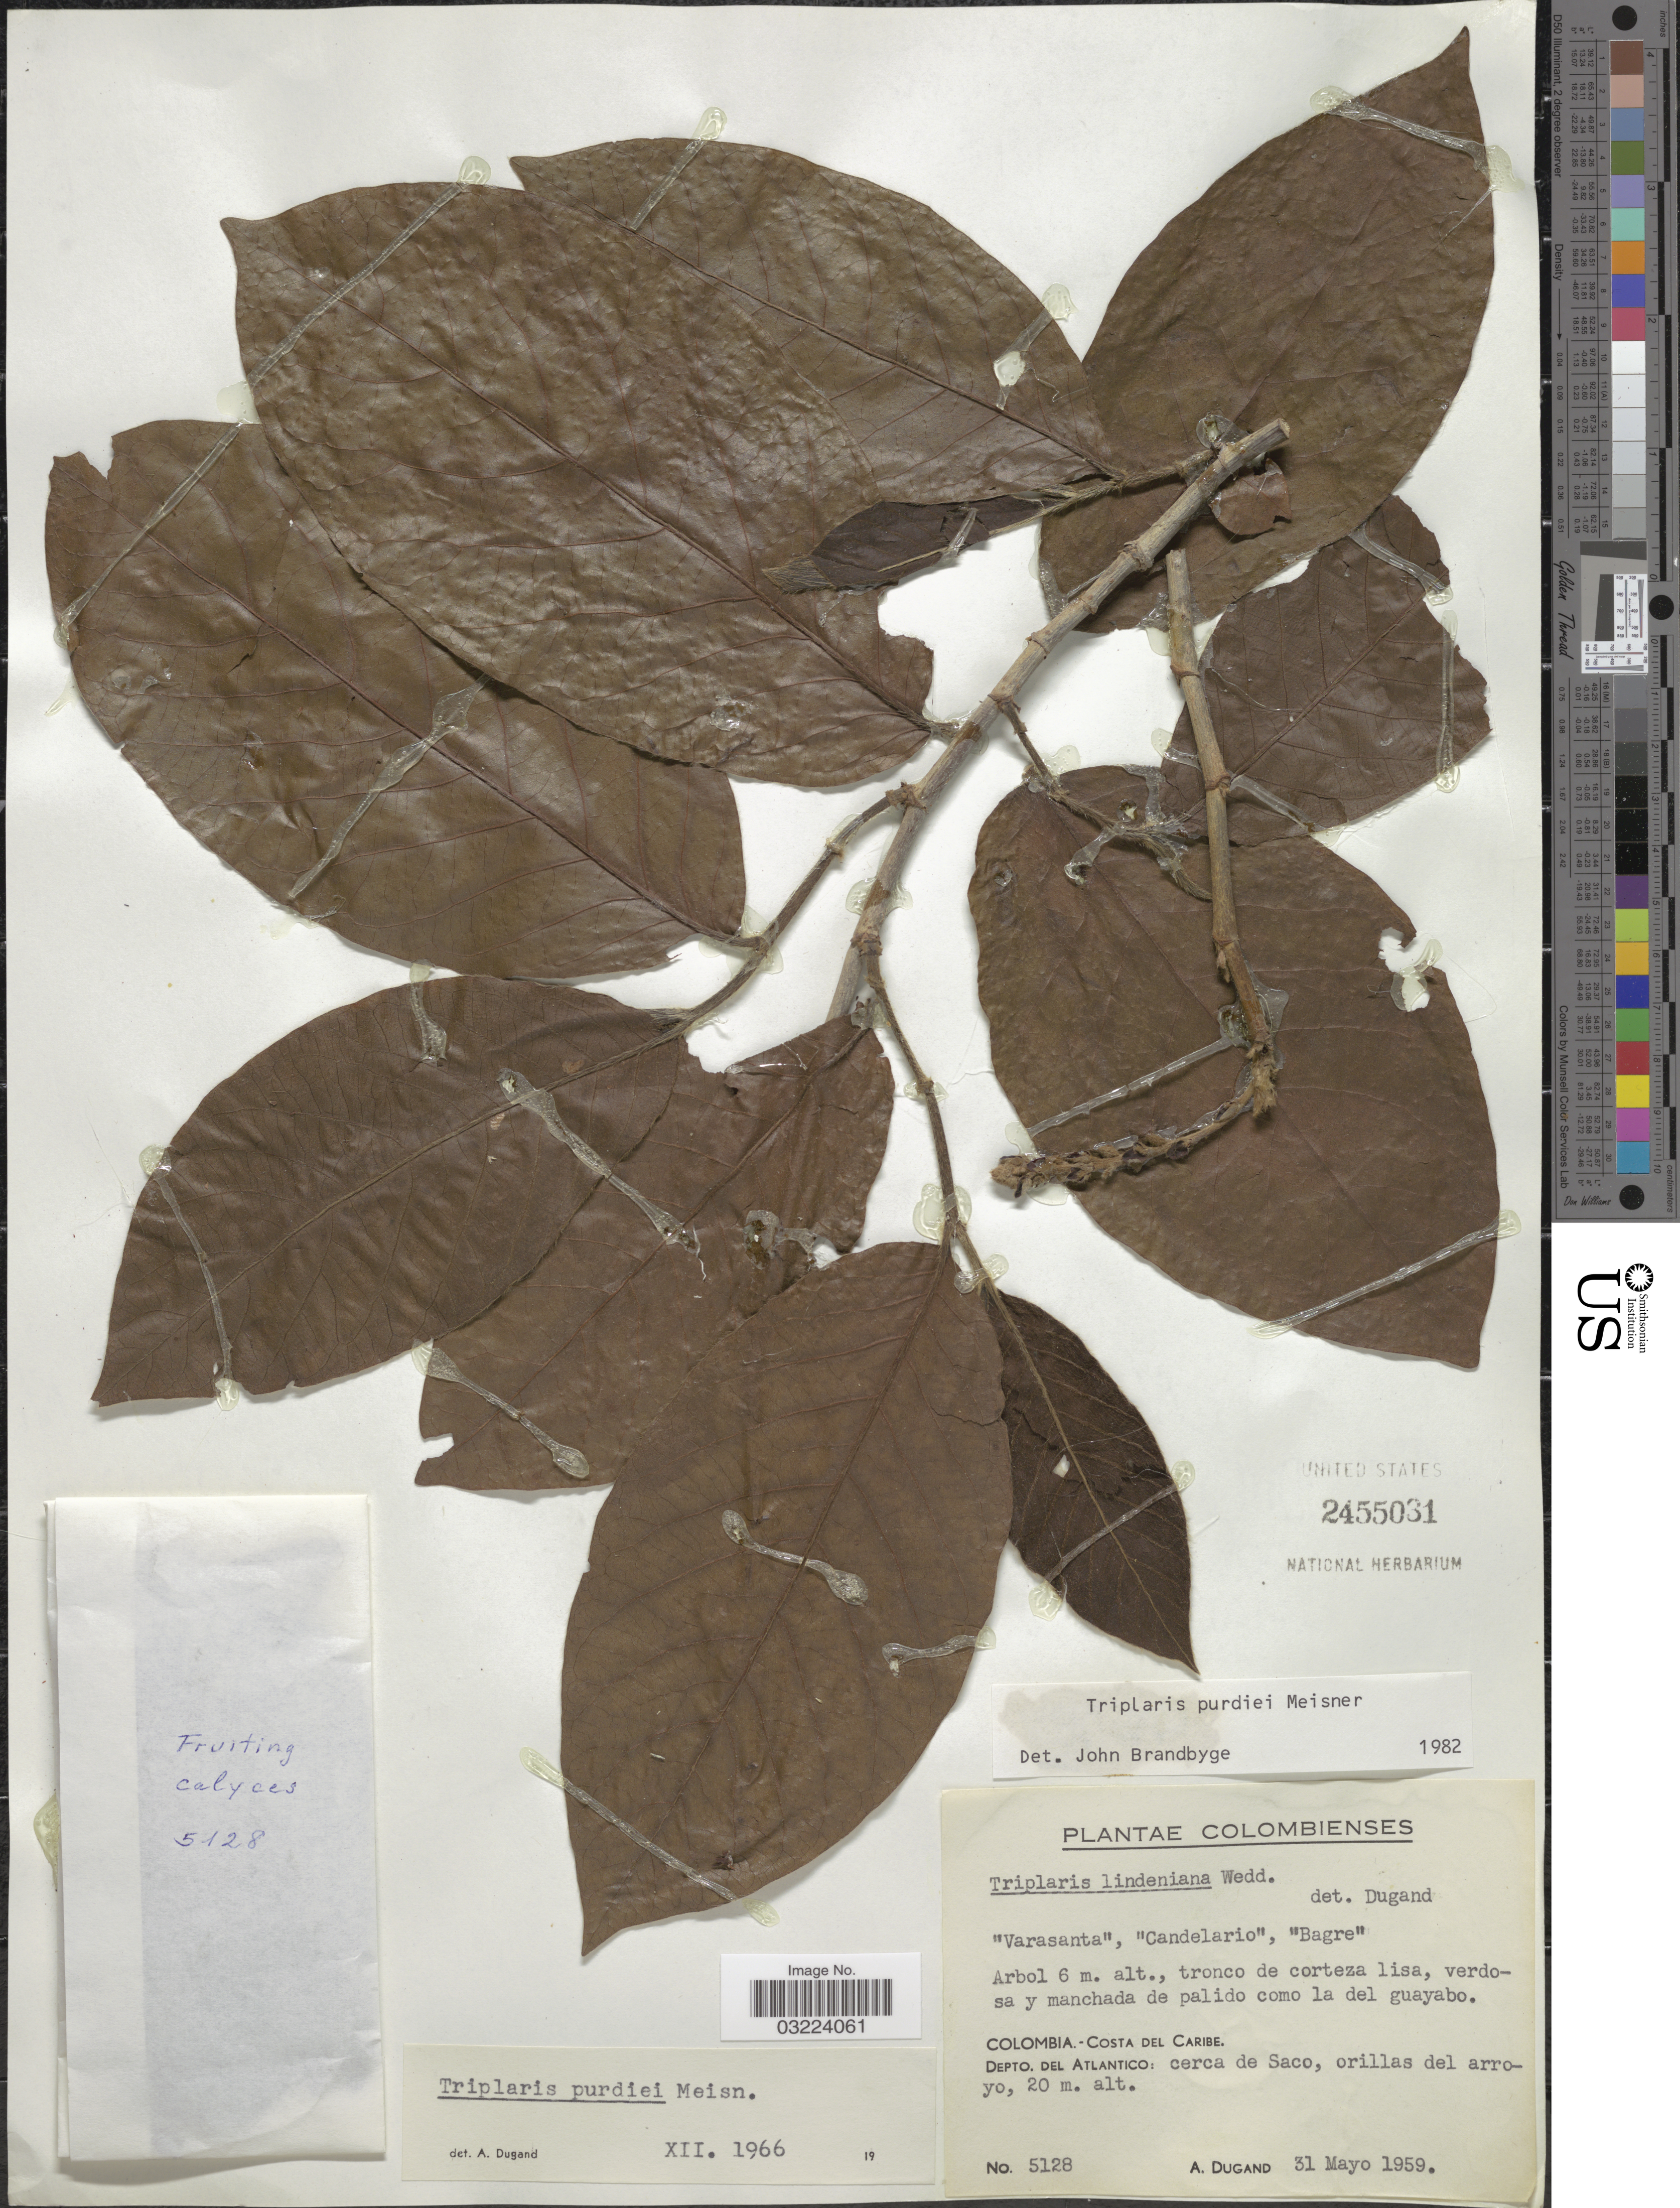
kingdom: Plantae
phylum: Tracheophyta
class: Magnoliopsida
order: Caryophyllales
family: Polygonaceae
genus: Triplaris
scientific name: Triplaris purdiei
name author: Meisn.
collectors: A. Dugand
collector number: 5128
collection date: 1959-05-31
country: Colombia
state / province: Atlántico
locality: Costa del Caribe. Depto. del Atlantico: cerca de Saco, orillas del arroyo.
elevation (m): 20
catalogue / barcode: US 2455031